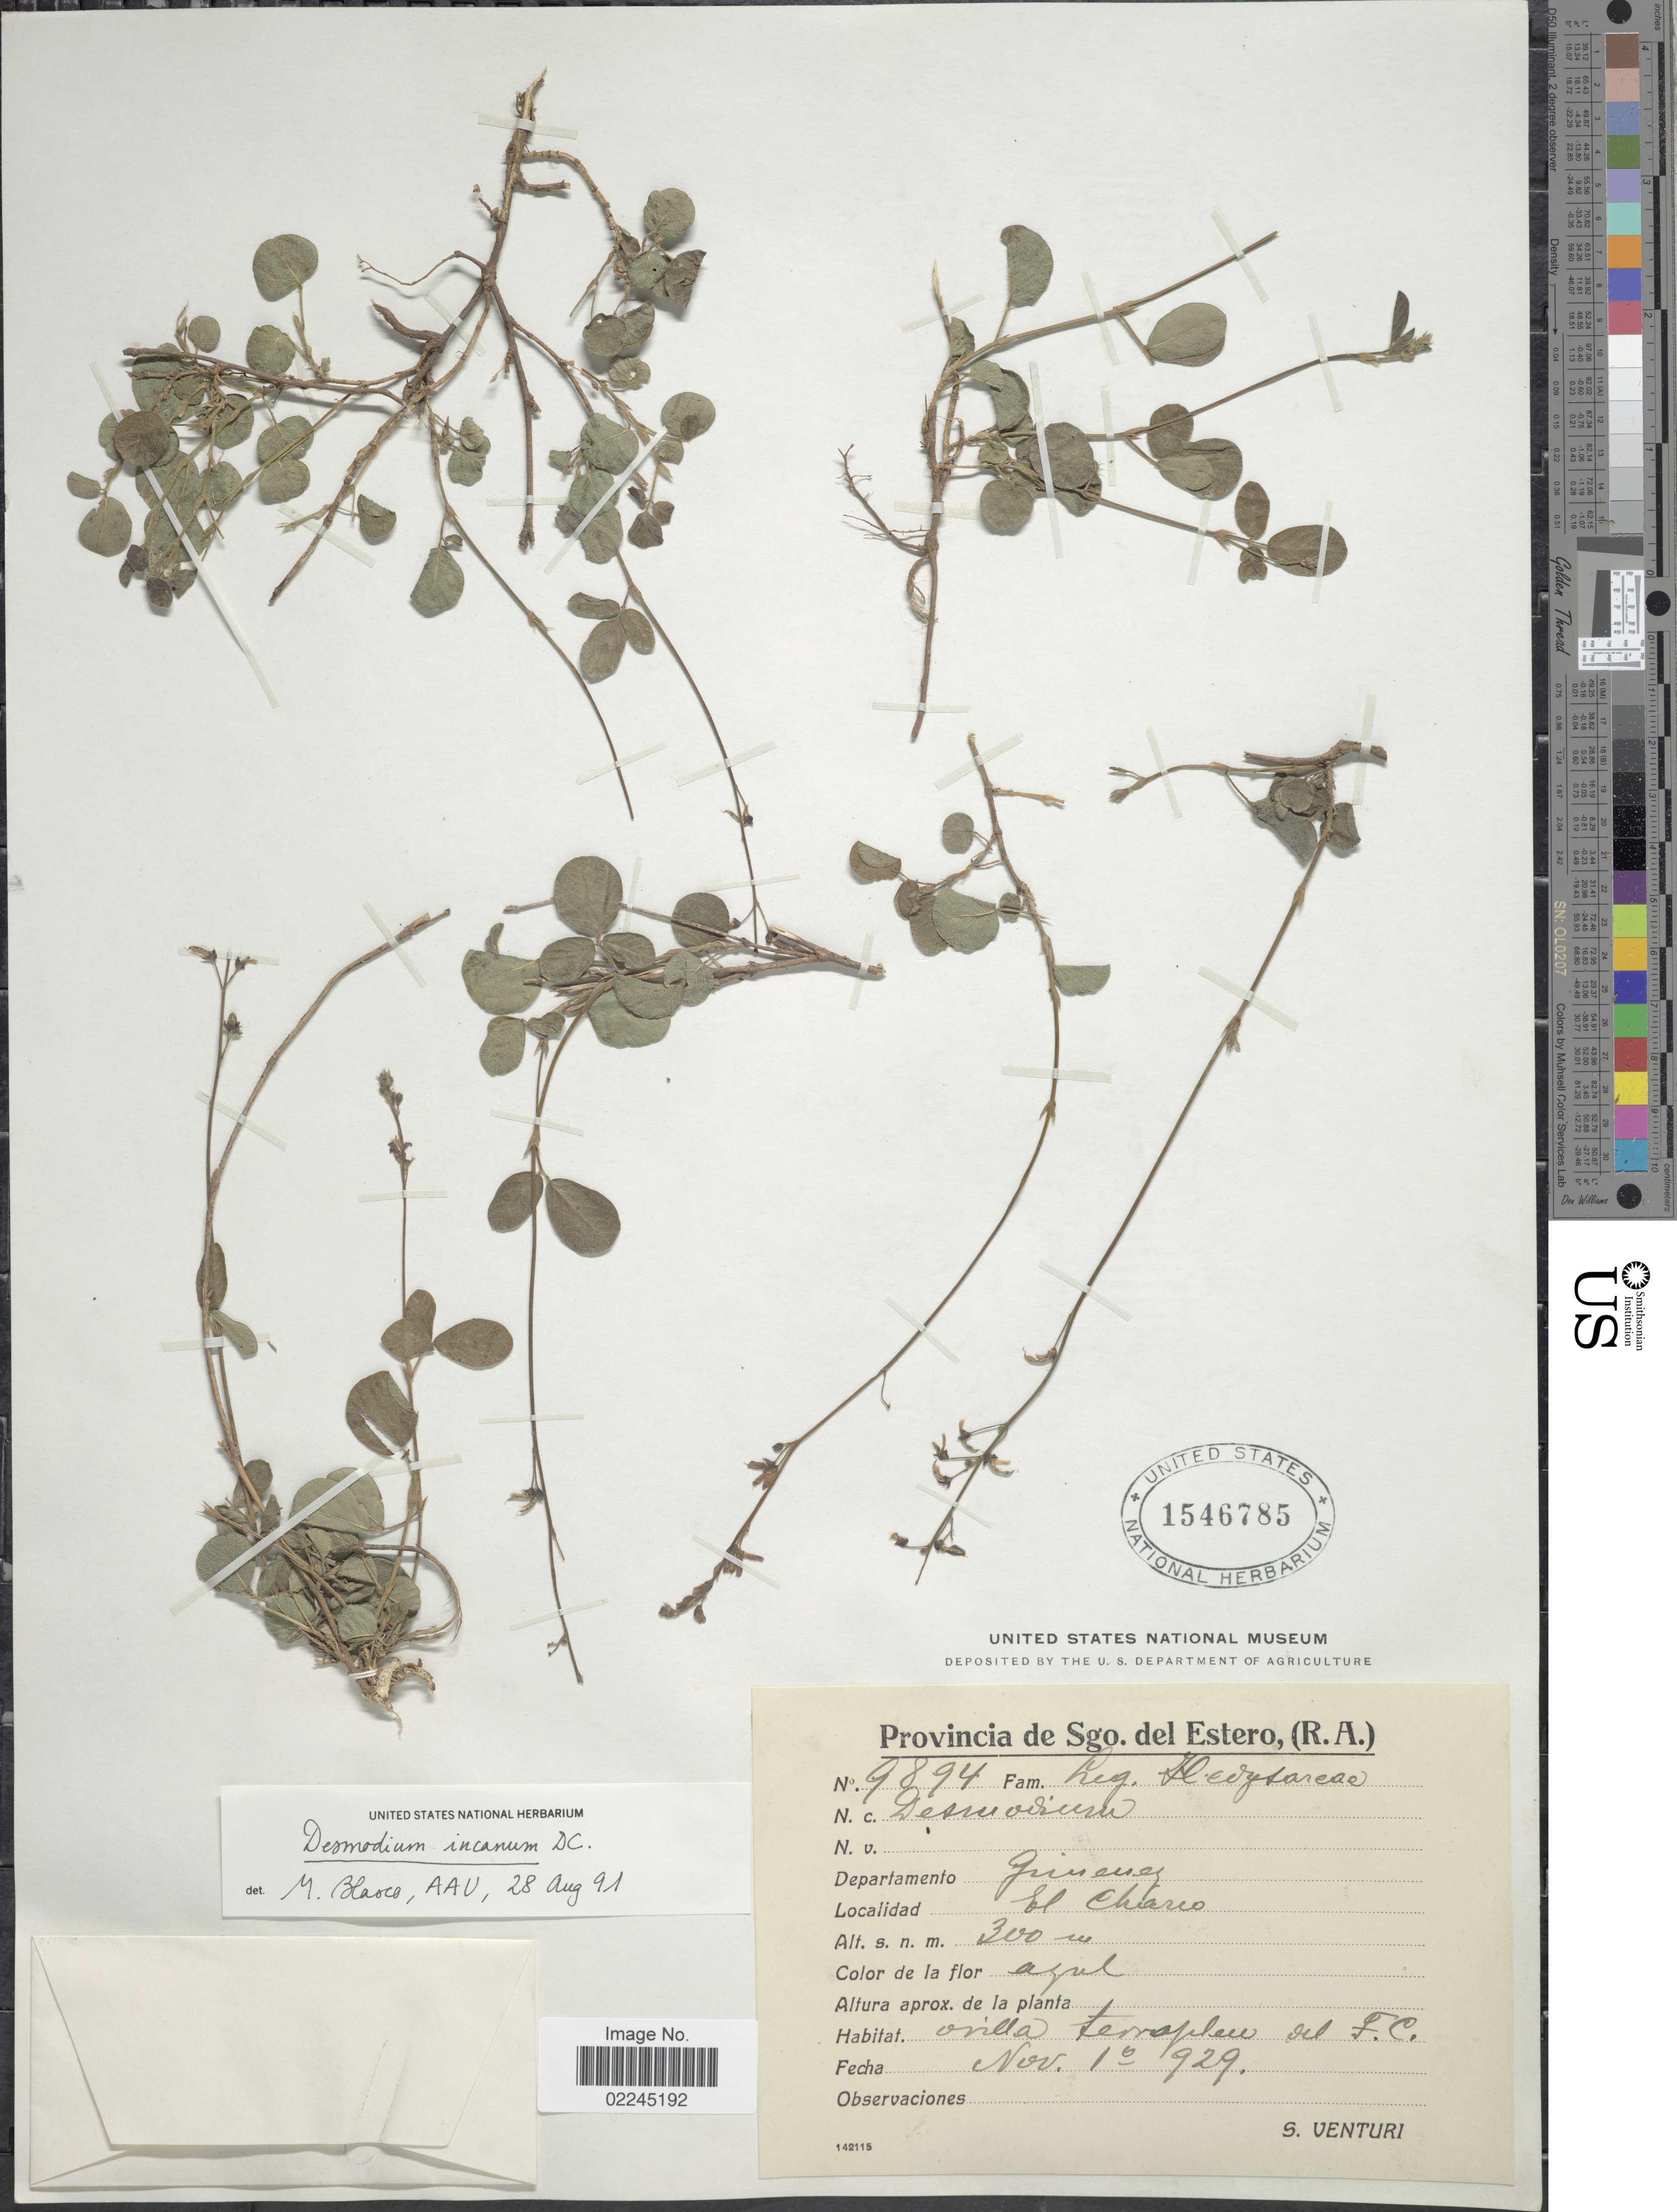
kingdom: Plantae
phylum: Tracheophyta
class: Magnoliopsida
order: Fabales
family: Fabaceae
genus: Desmodium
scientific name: Desmodium incanum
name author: (Sw.) DC.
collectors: S. Venturi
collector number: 9894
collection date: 1929-11-01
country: Argentina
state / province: Santiago del Estero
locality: Provincia de Sgo. del Estero, (R.A.). Departamento Jimenez. El Charco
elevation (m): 300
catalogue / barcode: US 1546785